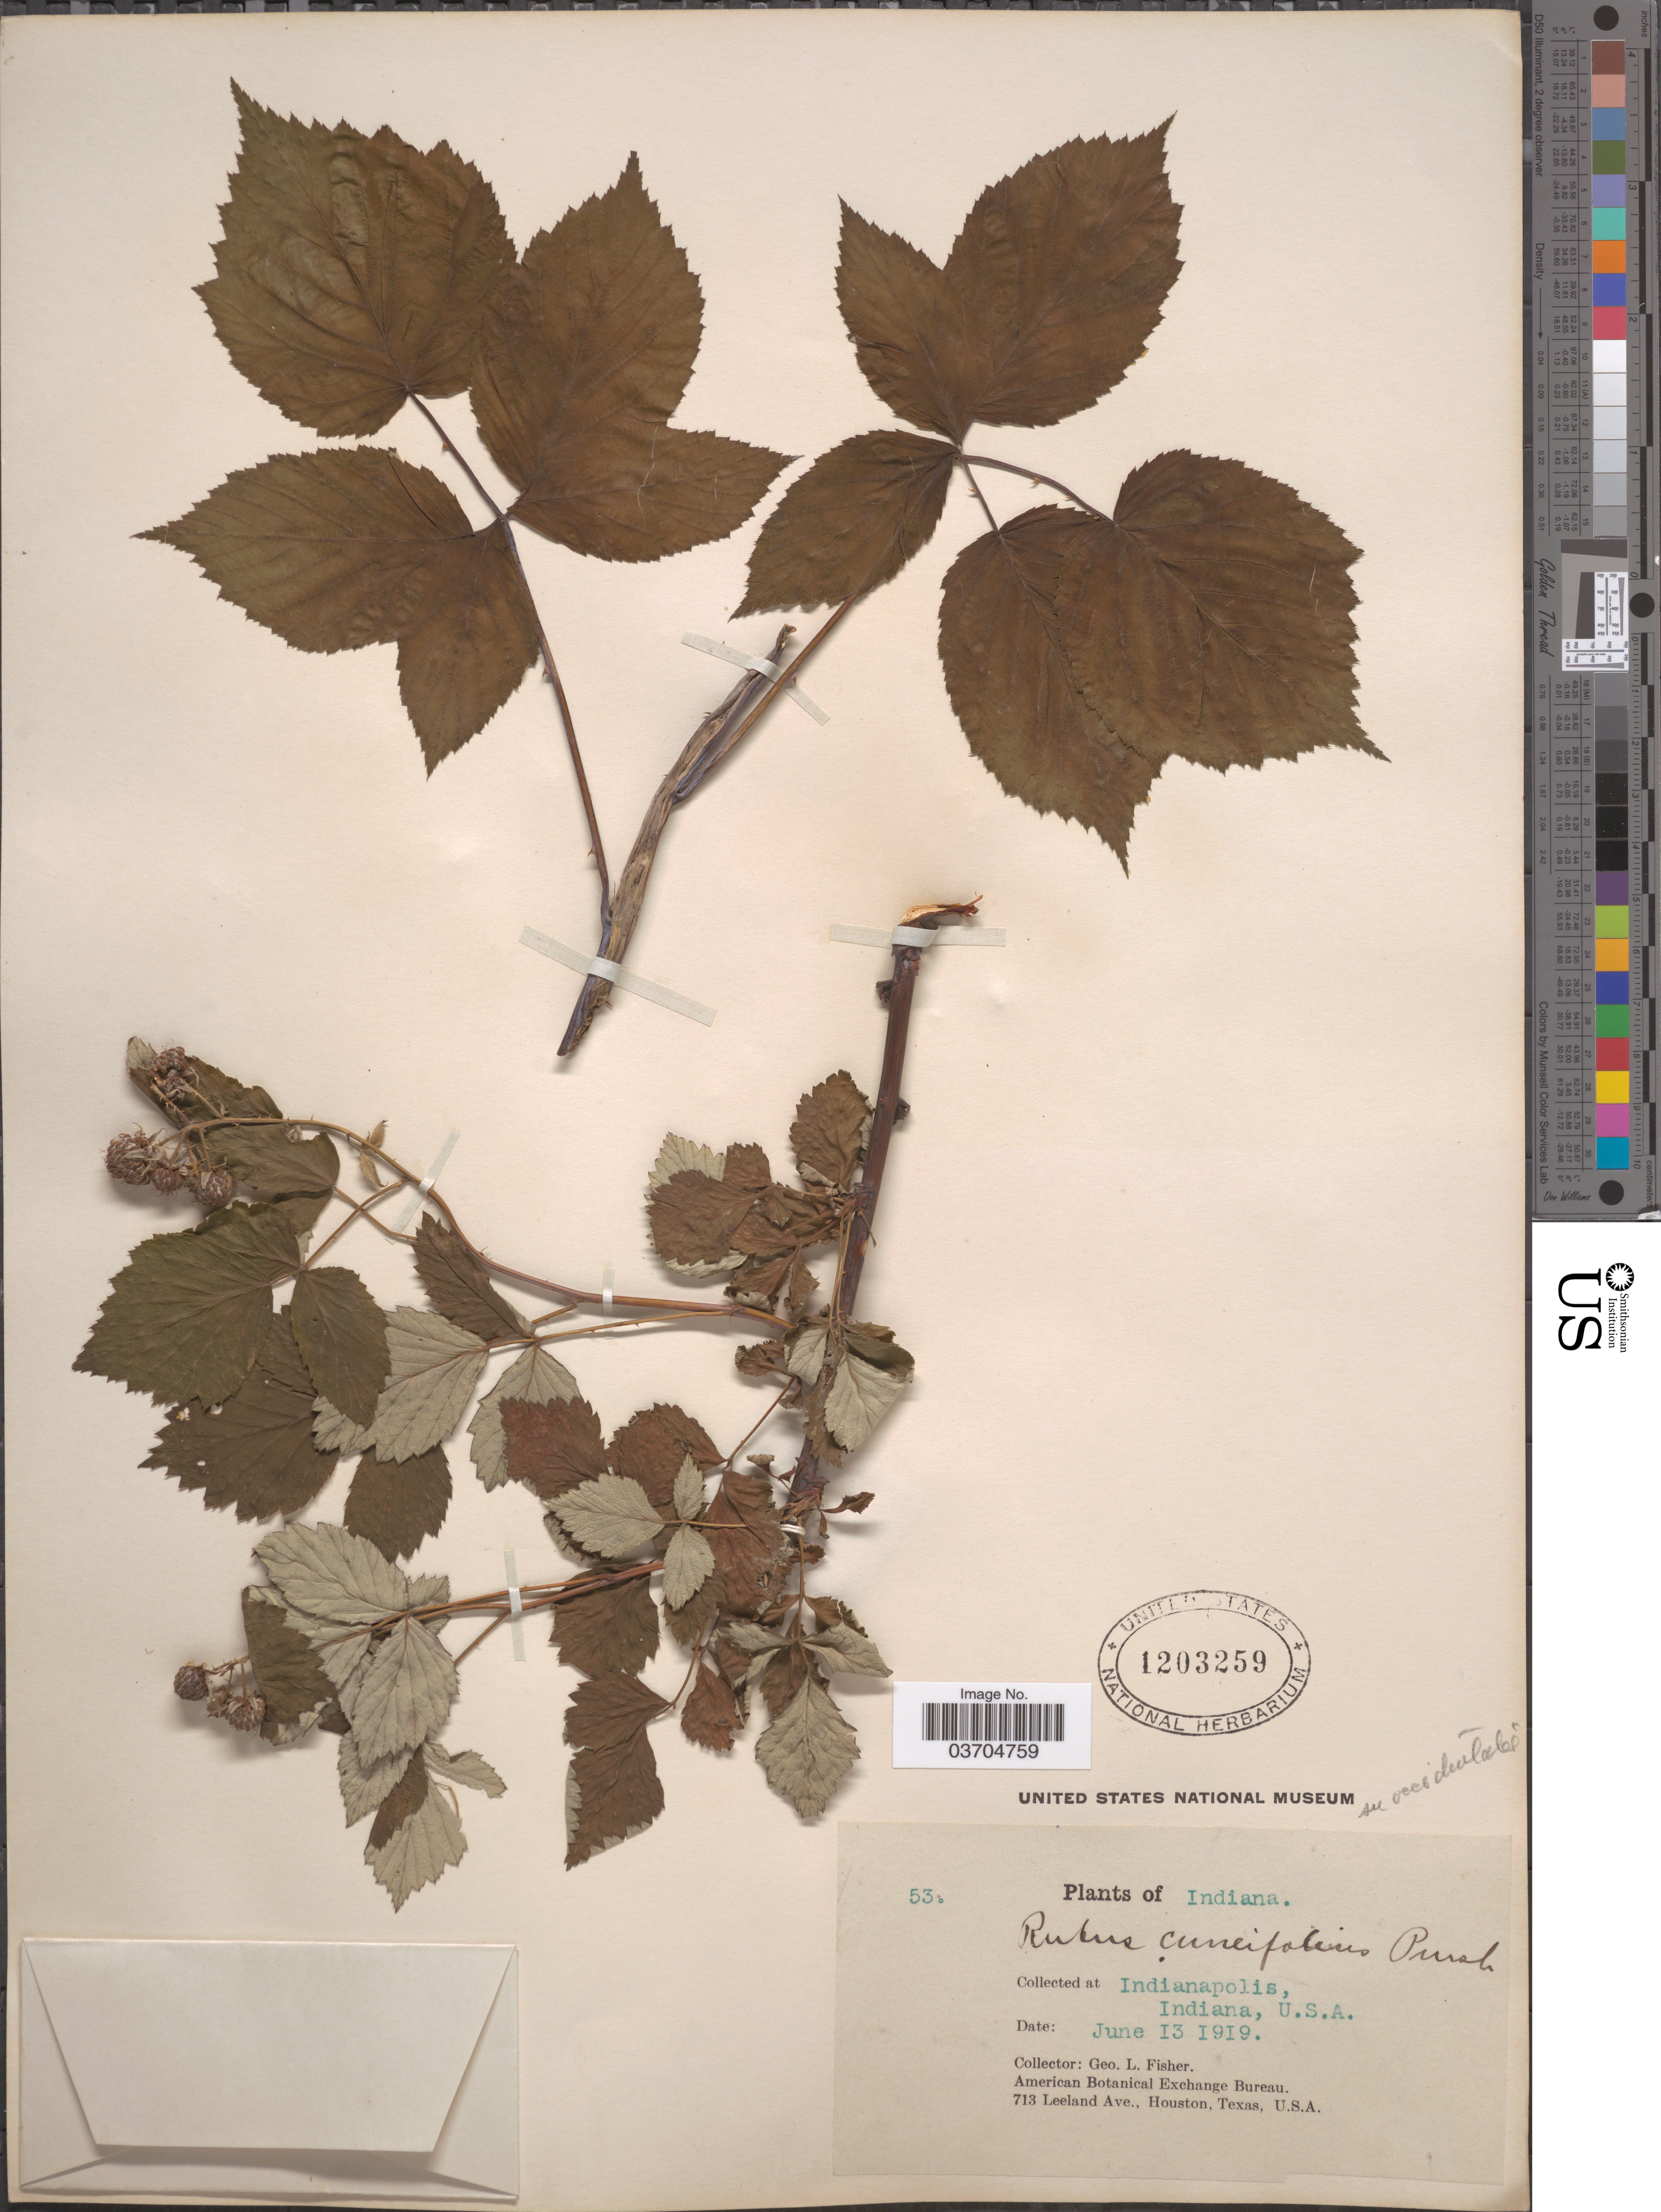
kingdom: Plantae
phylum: Tracheophyta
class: Magnoliopsida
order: Rosales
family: Rosaceae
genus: Rubus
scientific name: Rubus cuneifolius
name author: Pursh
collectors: G. L. Fisher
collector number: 53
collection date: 1919-06-13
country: United States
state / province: Indiana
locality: Indianapolis.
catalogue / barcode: US 1203259